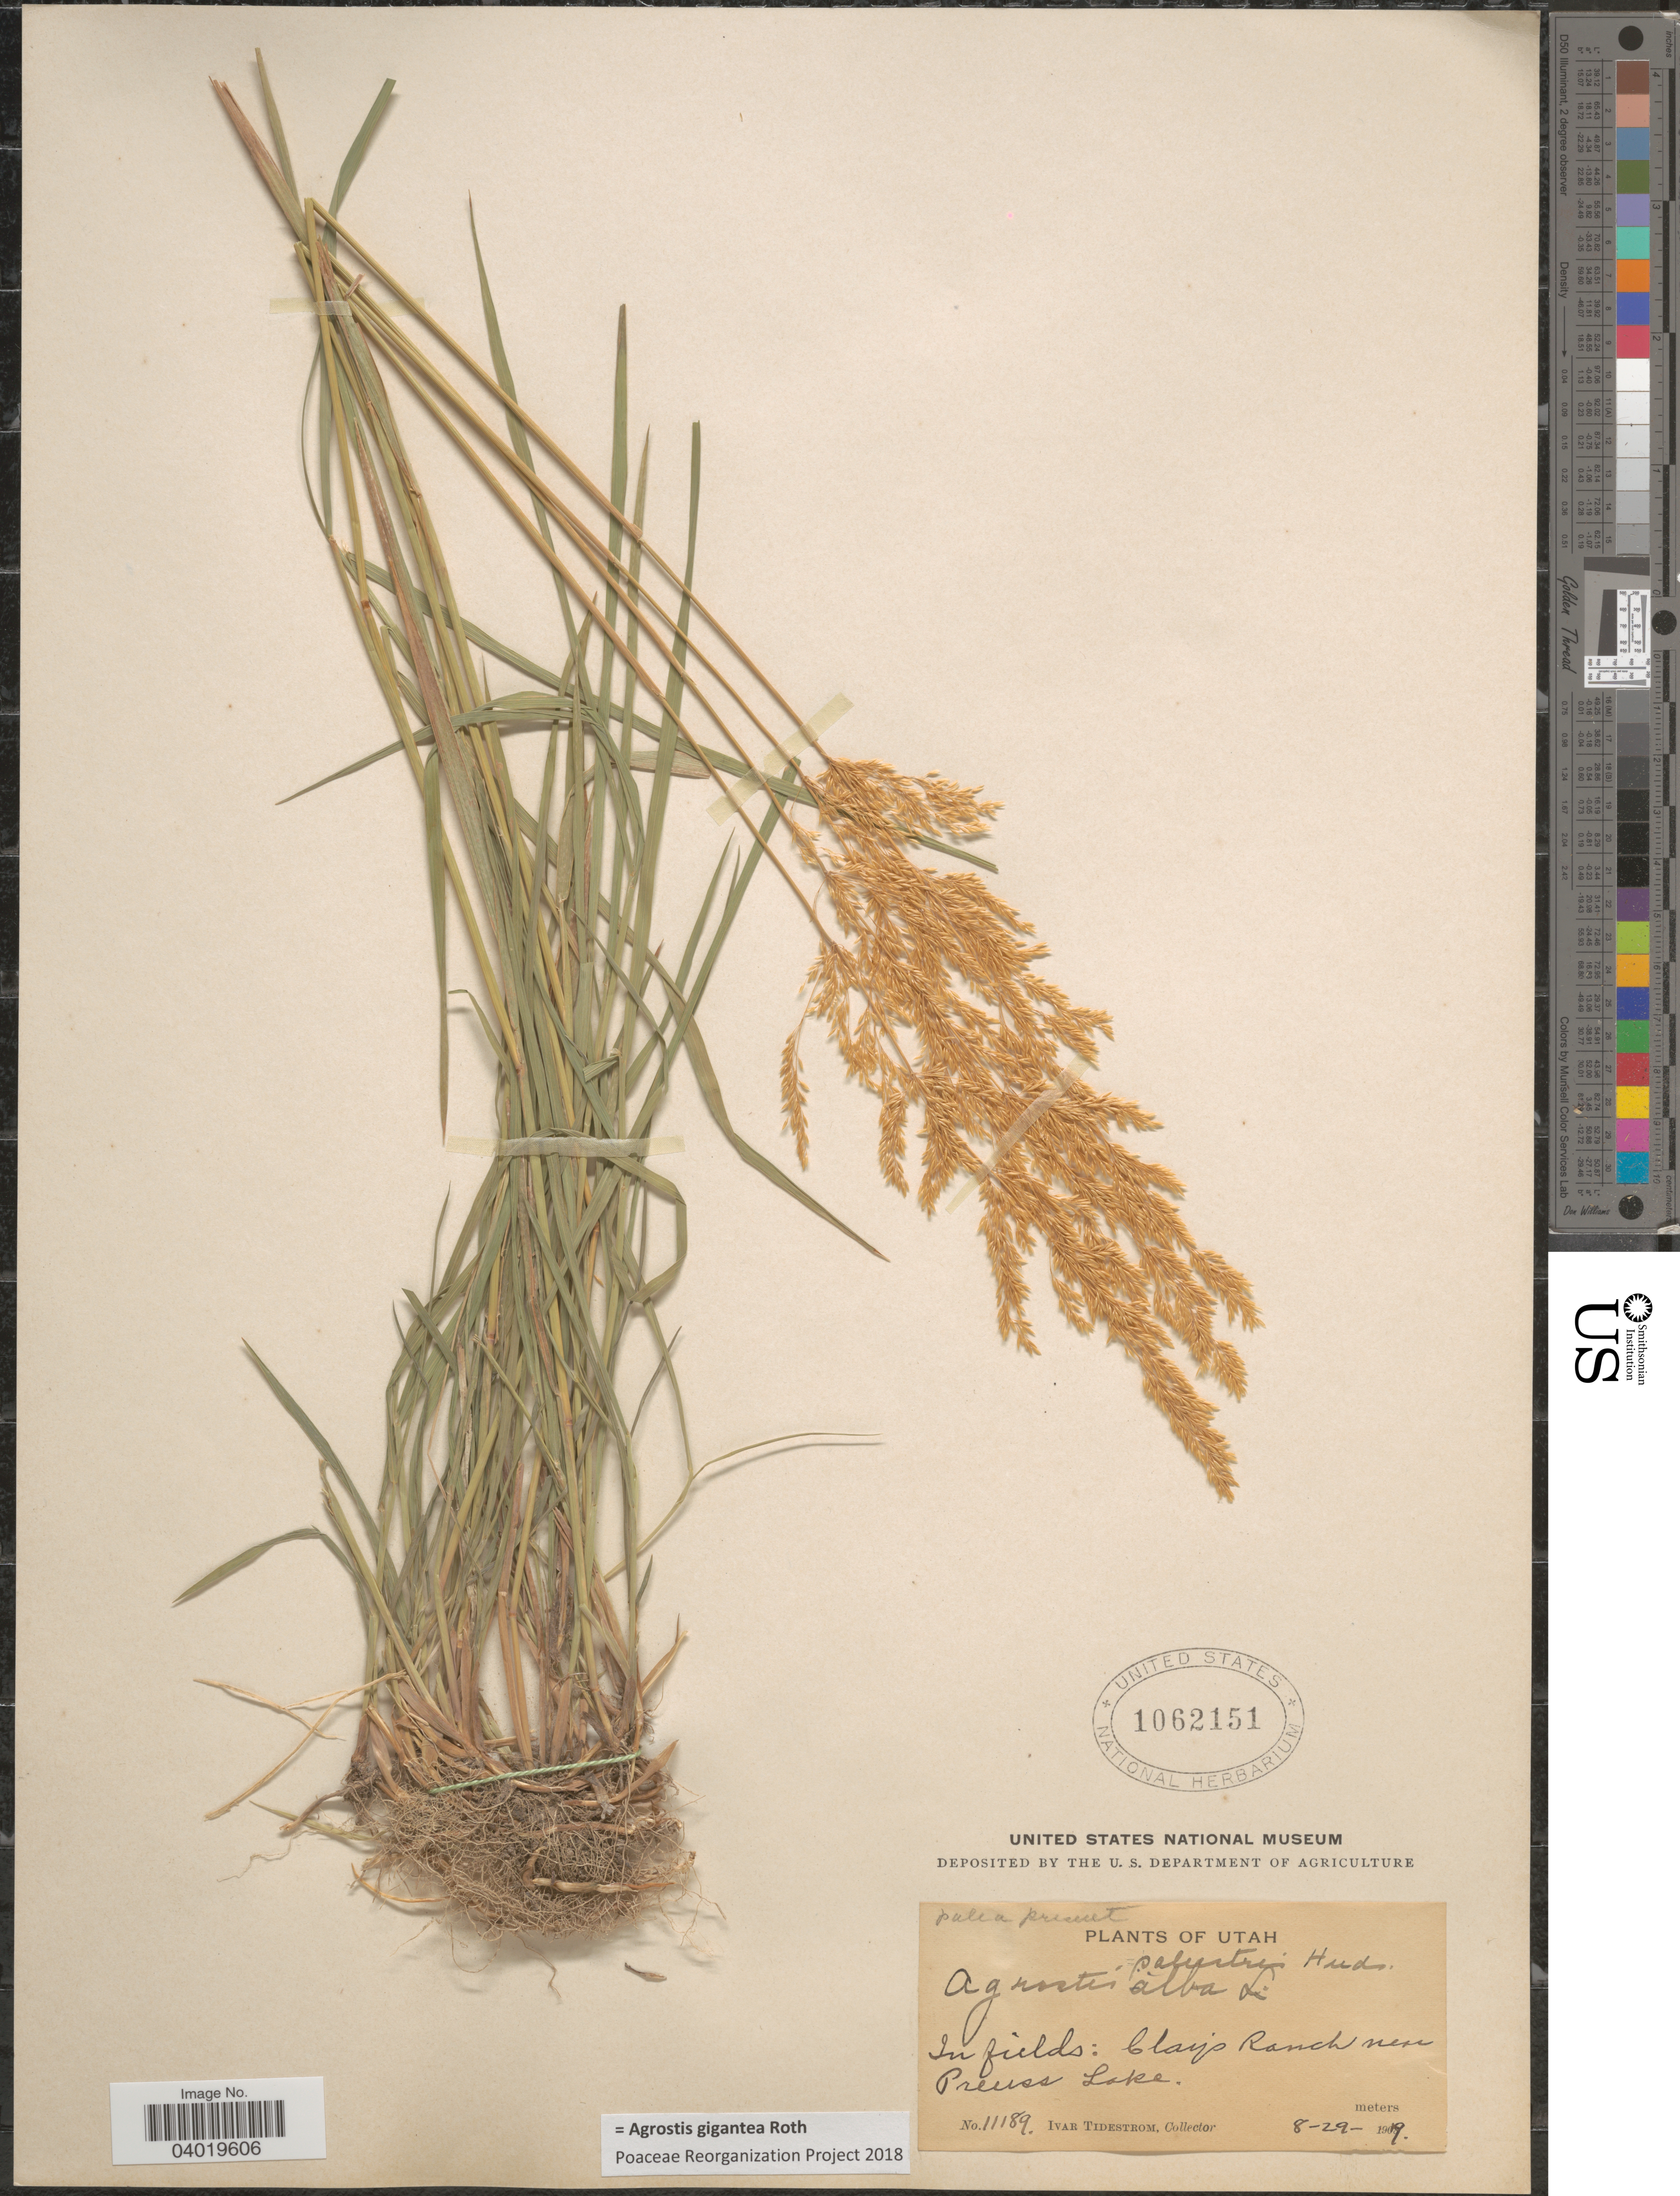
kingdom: Plantae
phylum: Tracheophyta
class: Liliopsida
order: Poales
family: Poaceae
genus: Agrostis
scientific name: Agrostis gigantea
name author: Roth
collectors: I. F. Tidestrom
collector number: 11189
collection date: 1909-08-29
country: United States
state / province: Utah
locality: Clay's Ranch near Preuss Lake.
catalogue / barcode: US 1062151